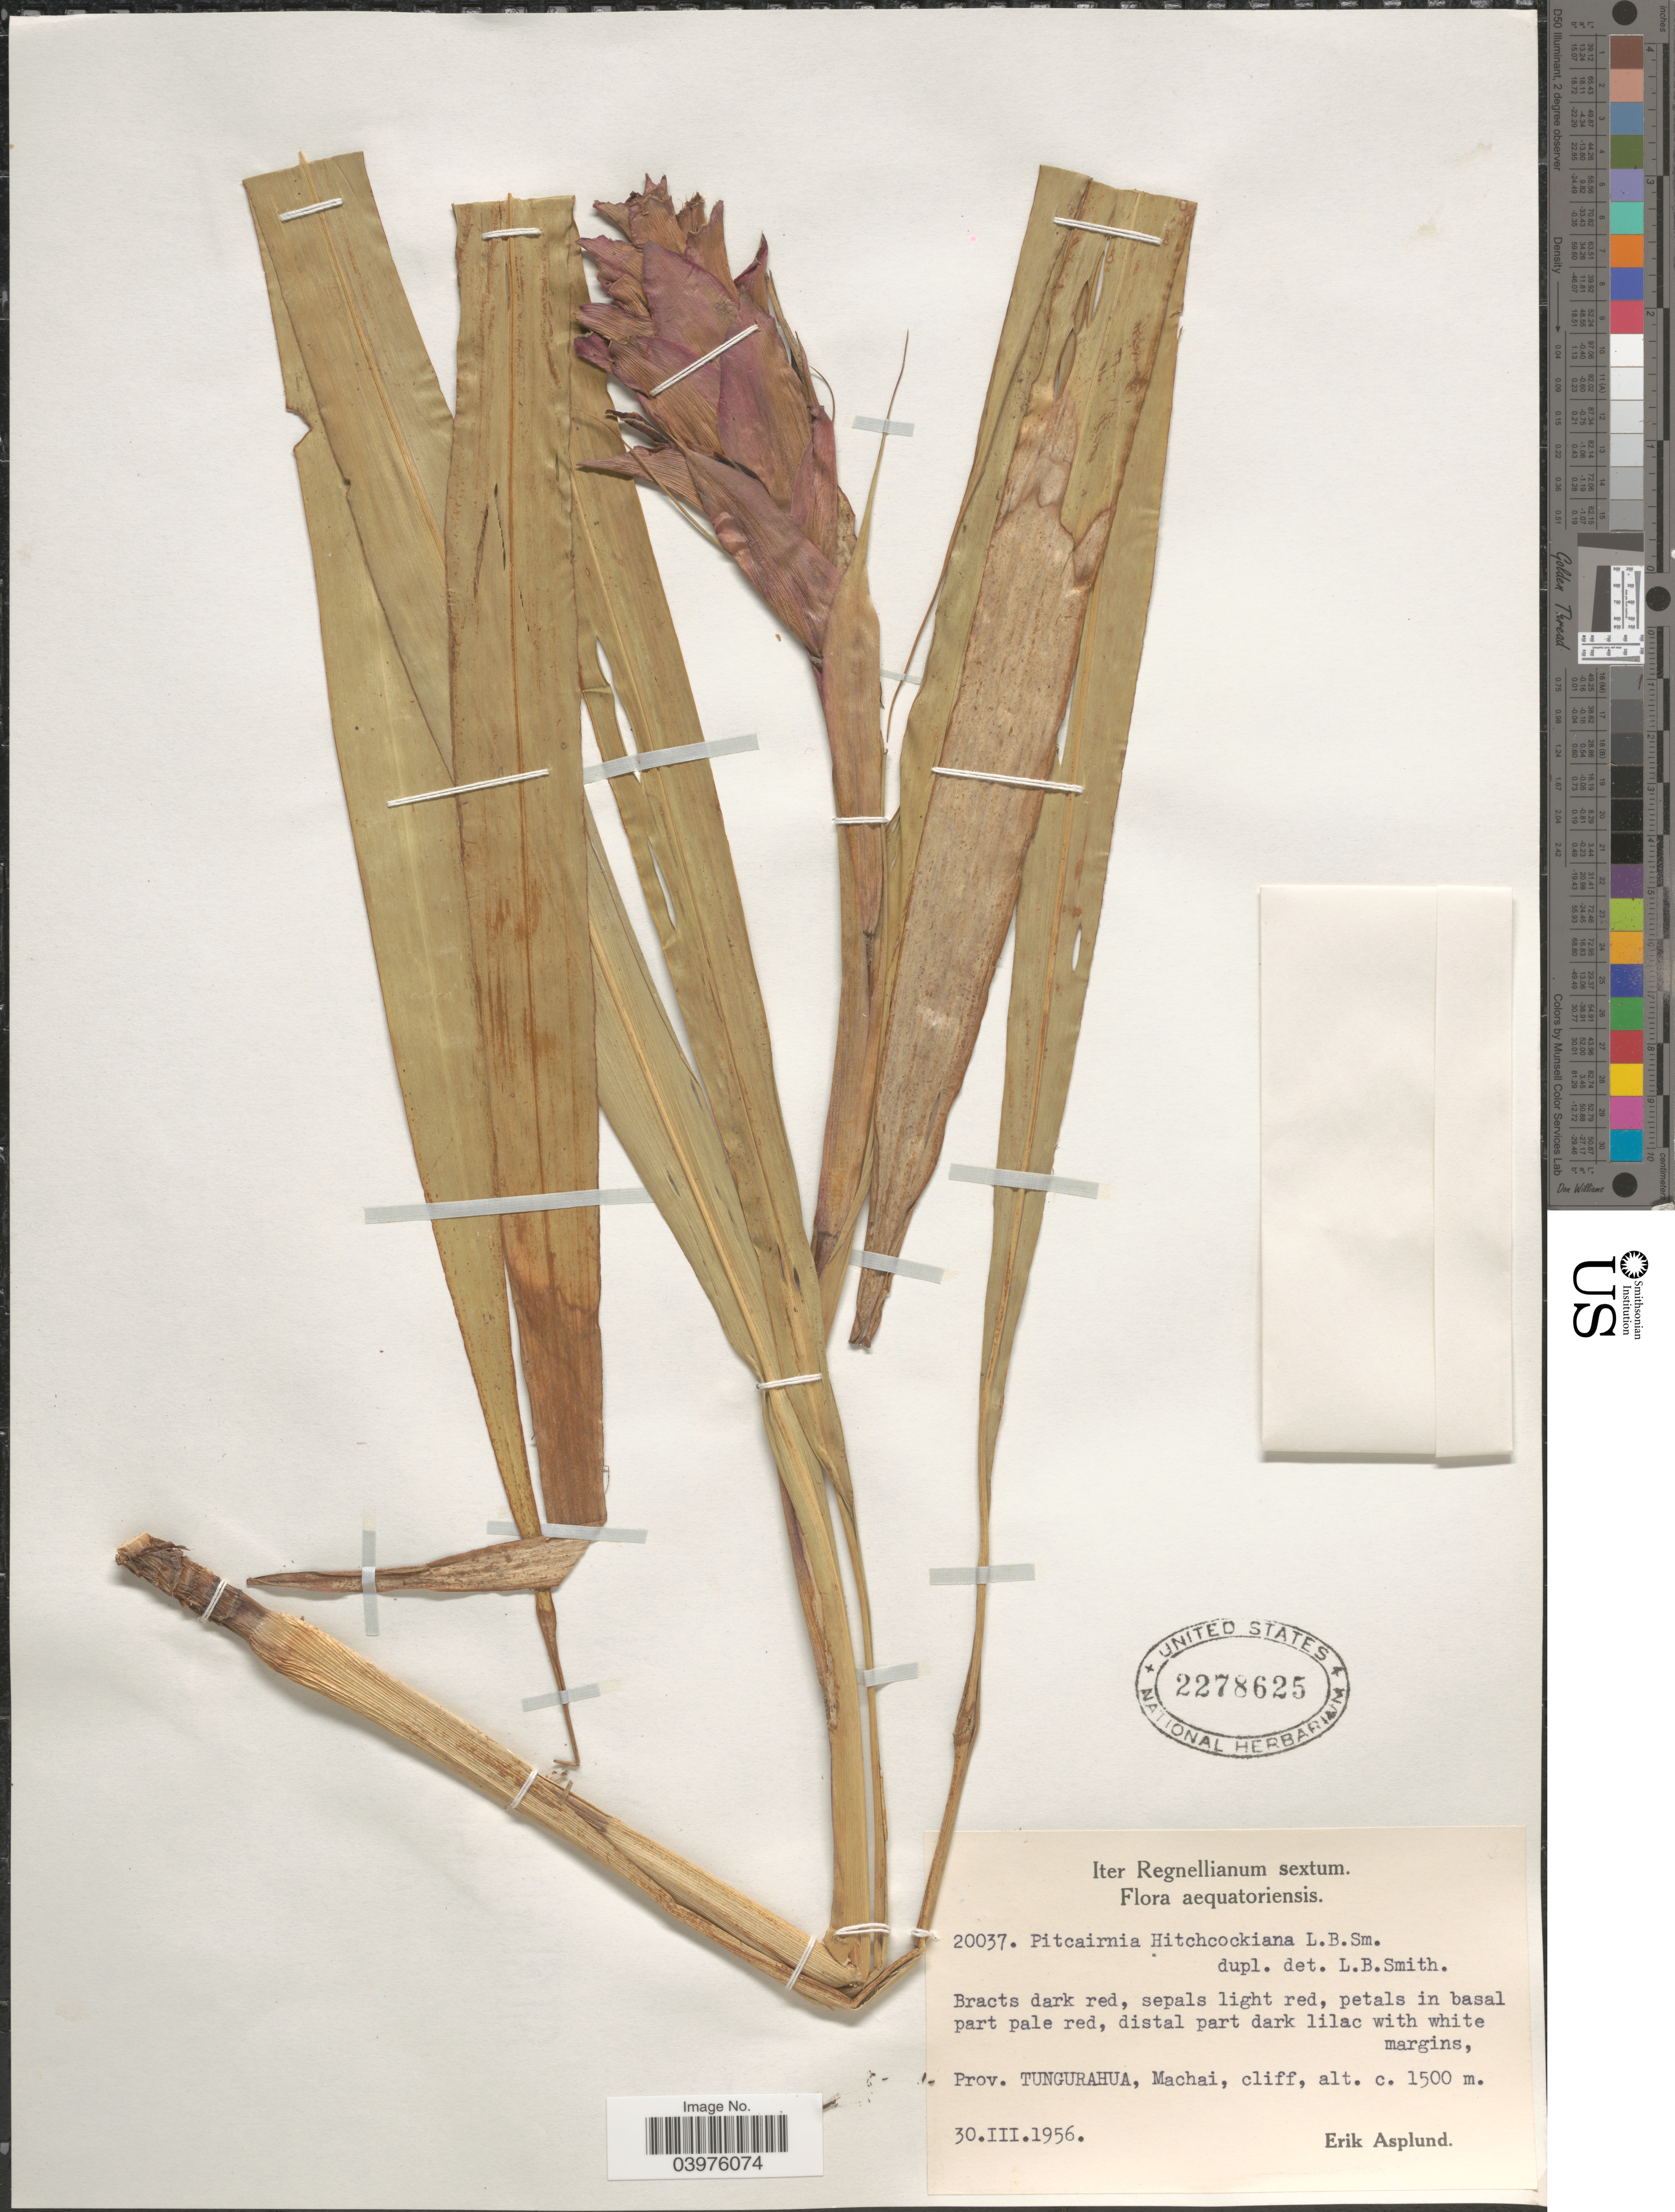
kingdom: Plantae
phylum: Tracheophyta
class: Liliopsida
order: Poales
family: Bromeliaceae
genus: Pitcairnia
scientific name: Pitcairnia hitchcockiana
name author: L.B. Sm.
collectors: E. Asplund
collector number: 20037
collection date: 1956-03-30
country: Ecuador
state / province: Tungurahua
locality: Machai, cliff.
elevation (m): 1500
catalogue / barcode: US 2278625